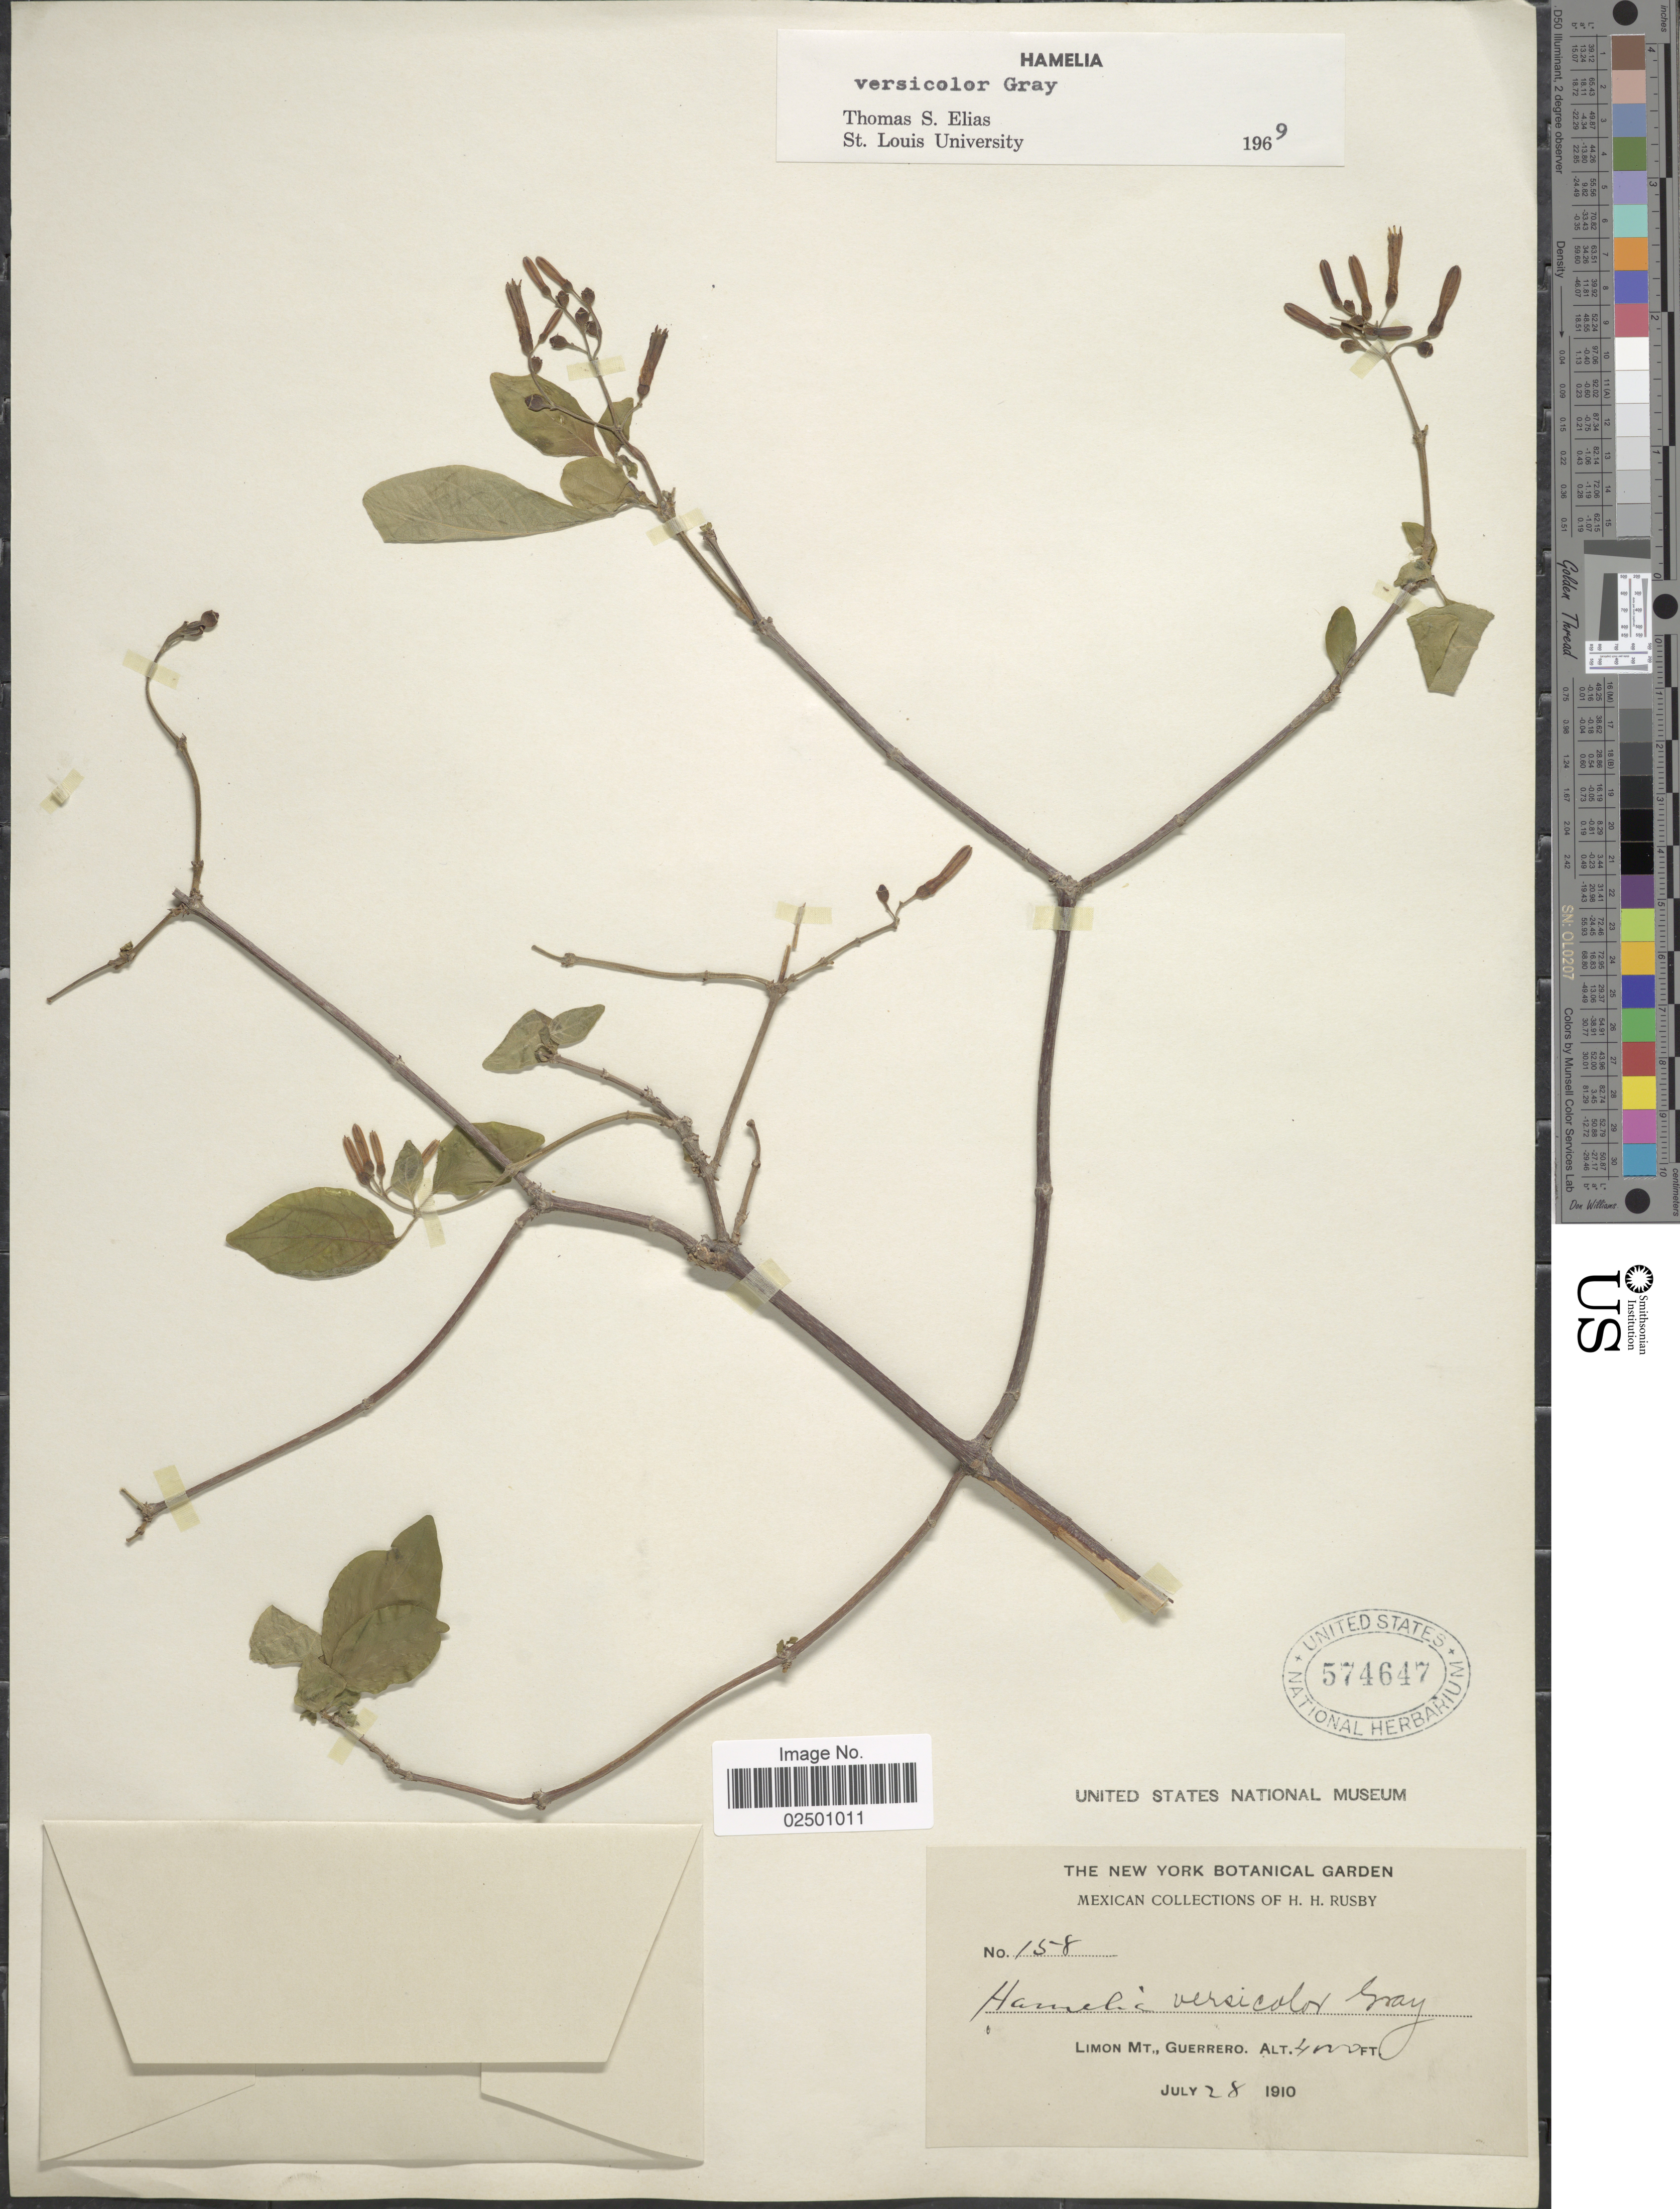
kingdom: Plantae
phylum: Tracheophyta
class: Magnoliopsida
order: Gentianales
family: Rubiaceae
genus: Hamelia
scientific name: Hamelia versicolor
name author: A. Gray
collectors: H. H. Rusby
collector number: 158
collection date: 1910-07-28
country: Mexico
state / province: Guerrero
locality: Limon Mt., Guerrero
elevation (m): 1219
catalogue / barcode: US 574647